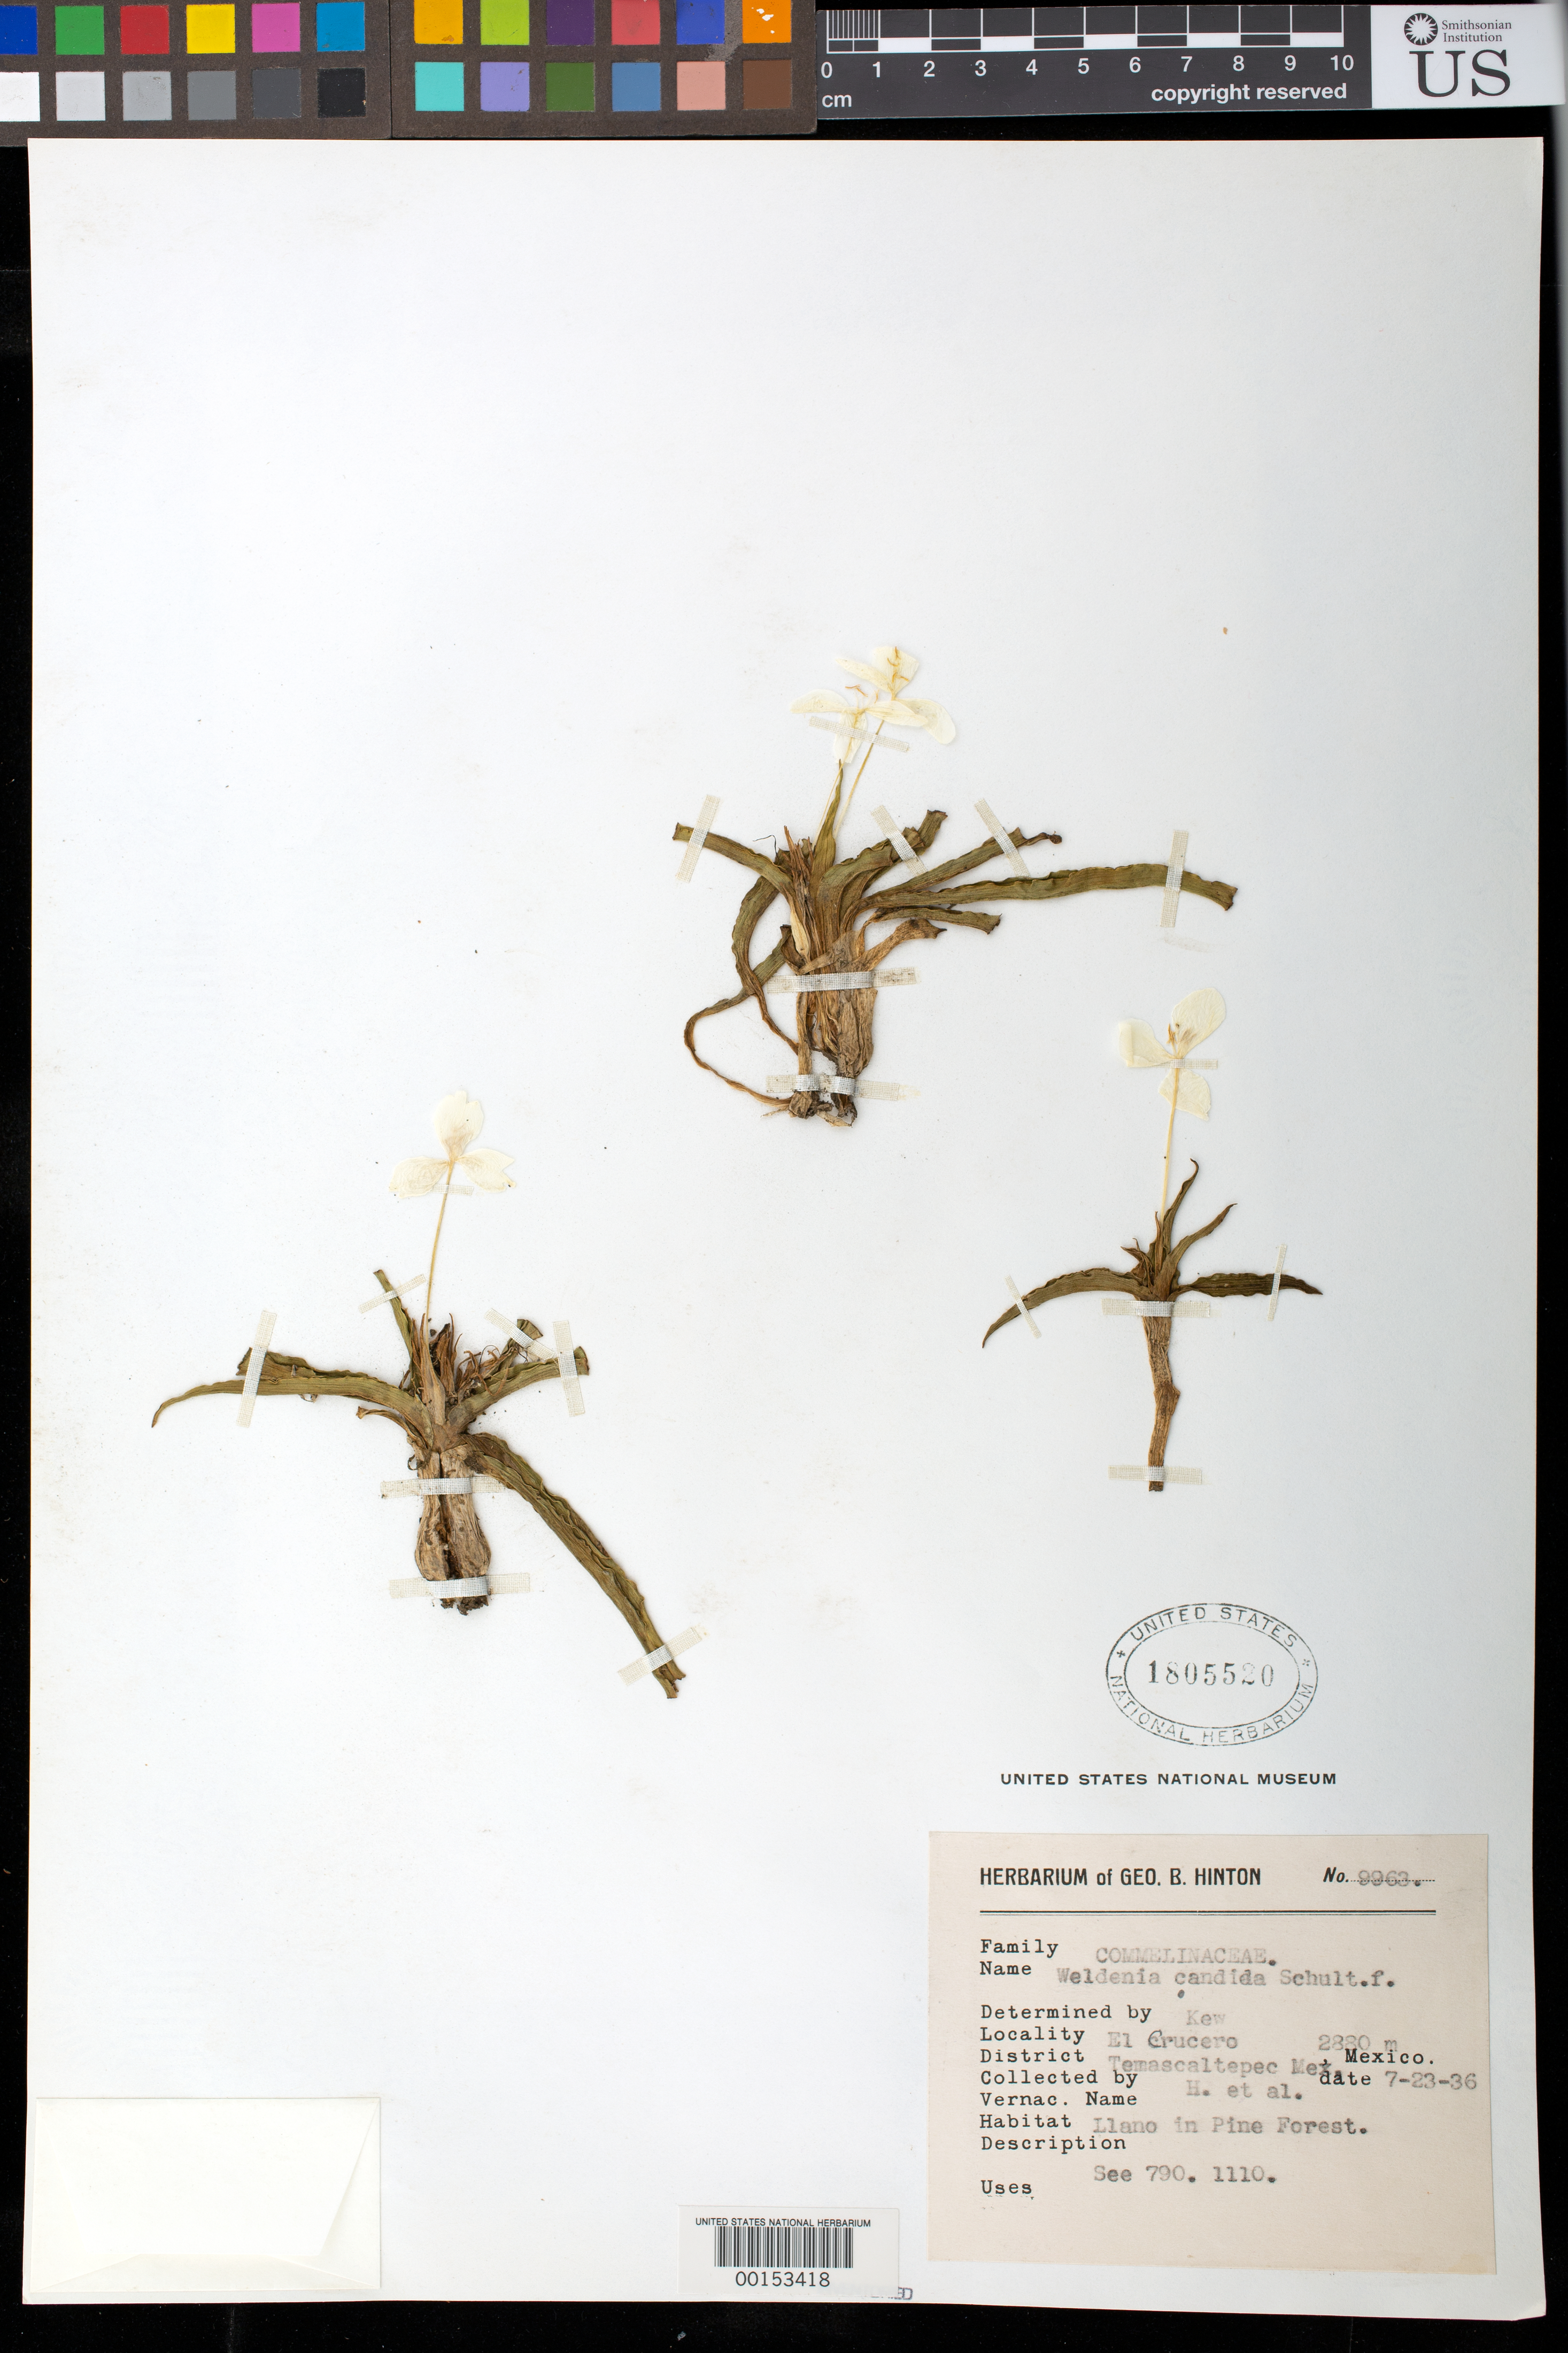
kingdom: Plantae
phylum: Tracheophyta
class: Liliopsida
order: Commelinales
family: Commelinaceae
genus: Weldenia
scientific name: Weldenia candida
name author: Schult. f.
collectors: G. B. Hinton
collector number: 9963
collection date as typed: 23 Jul 1936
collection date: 1936-07-23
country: Mexico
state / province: México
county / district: Temascaltepec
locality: El Crucero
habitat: Llano in pine forest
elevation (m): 2880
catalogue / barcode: US 1805520